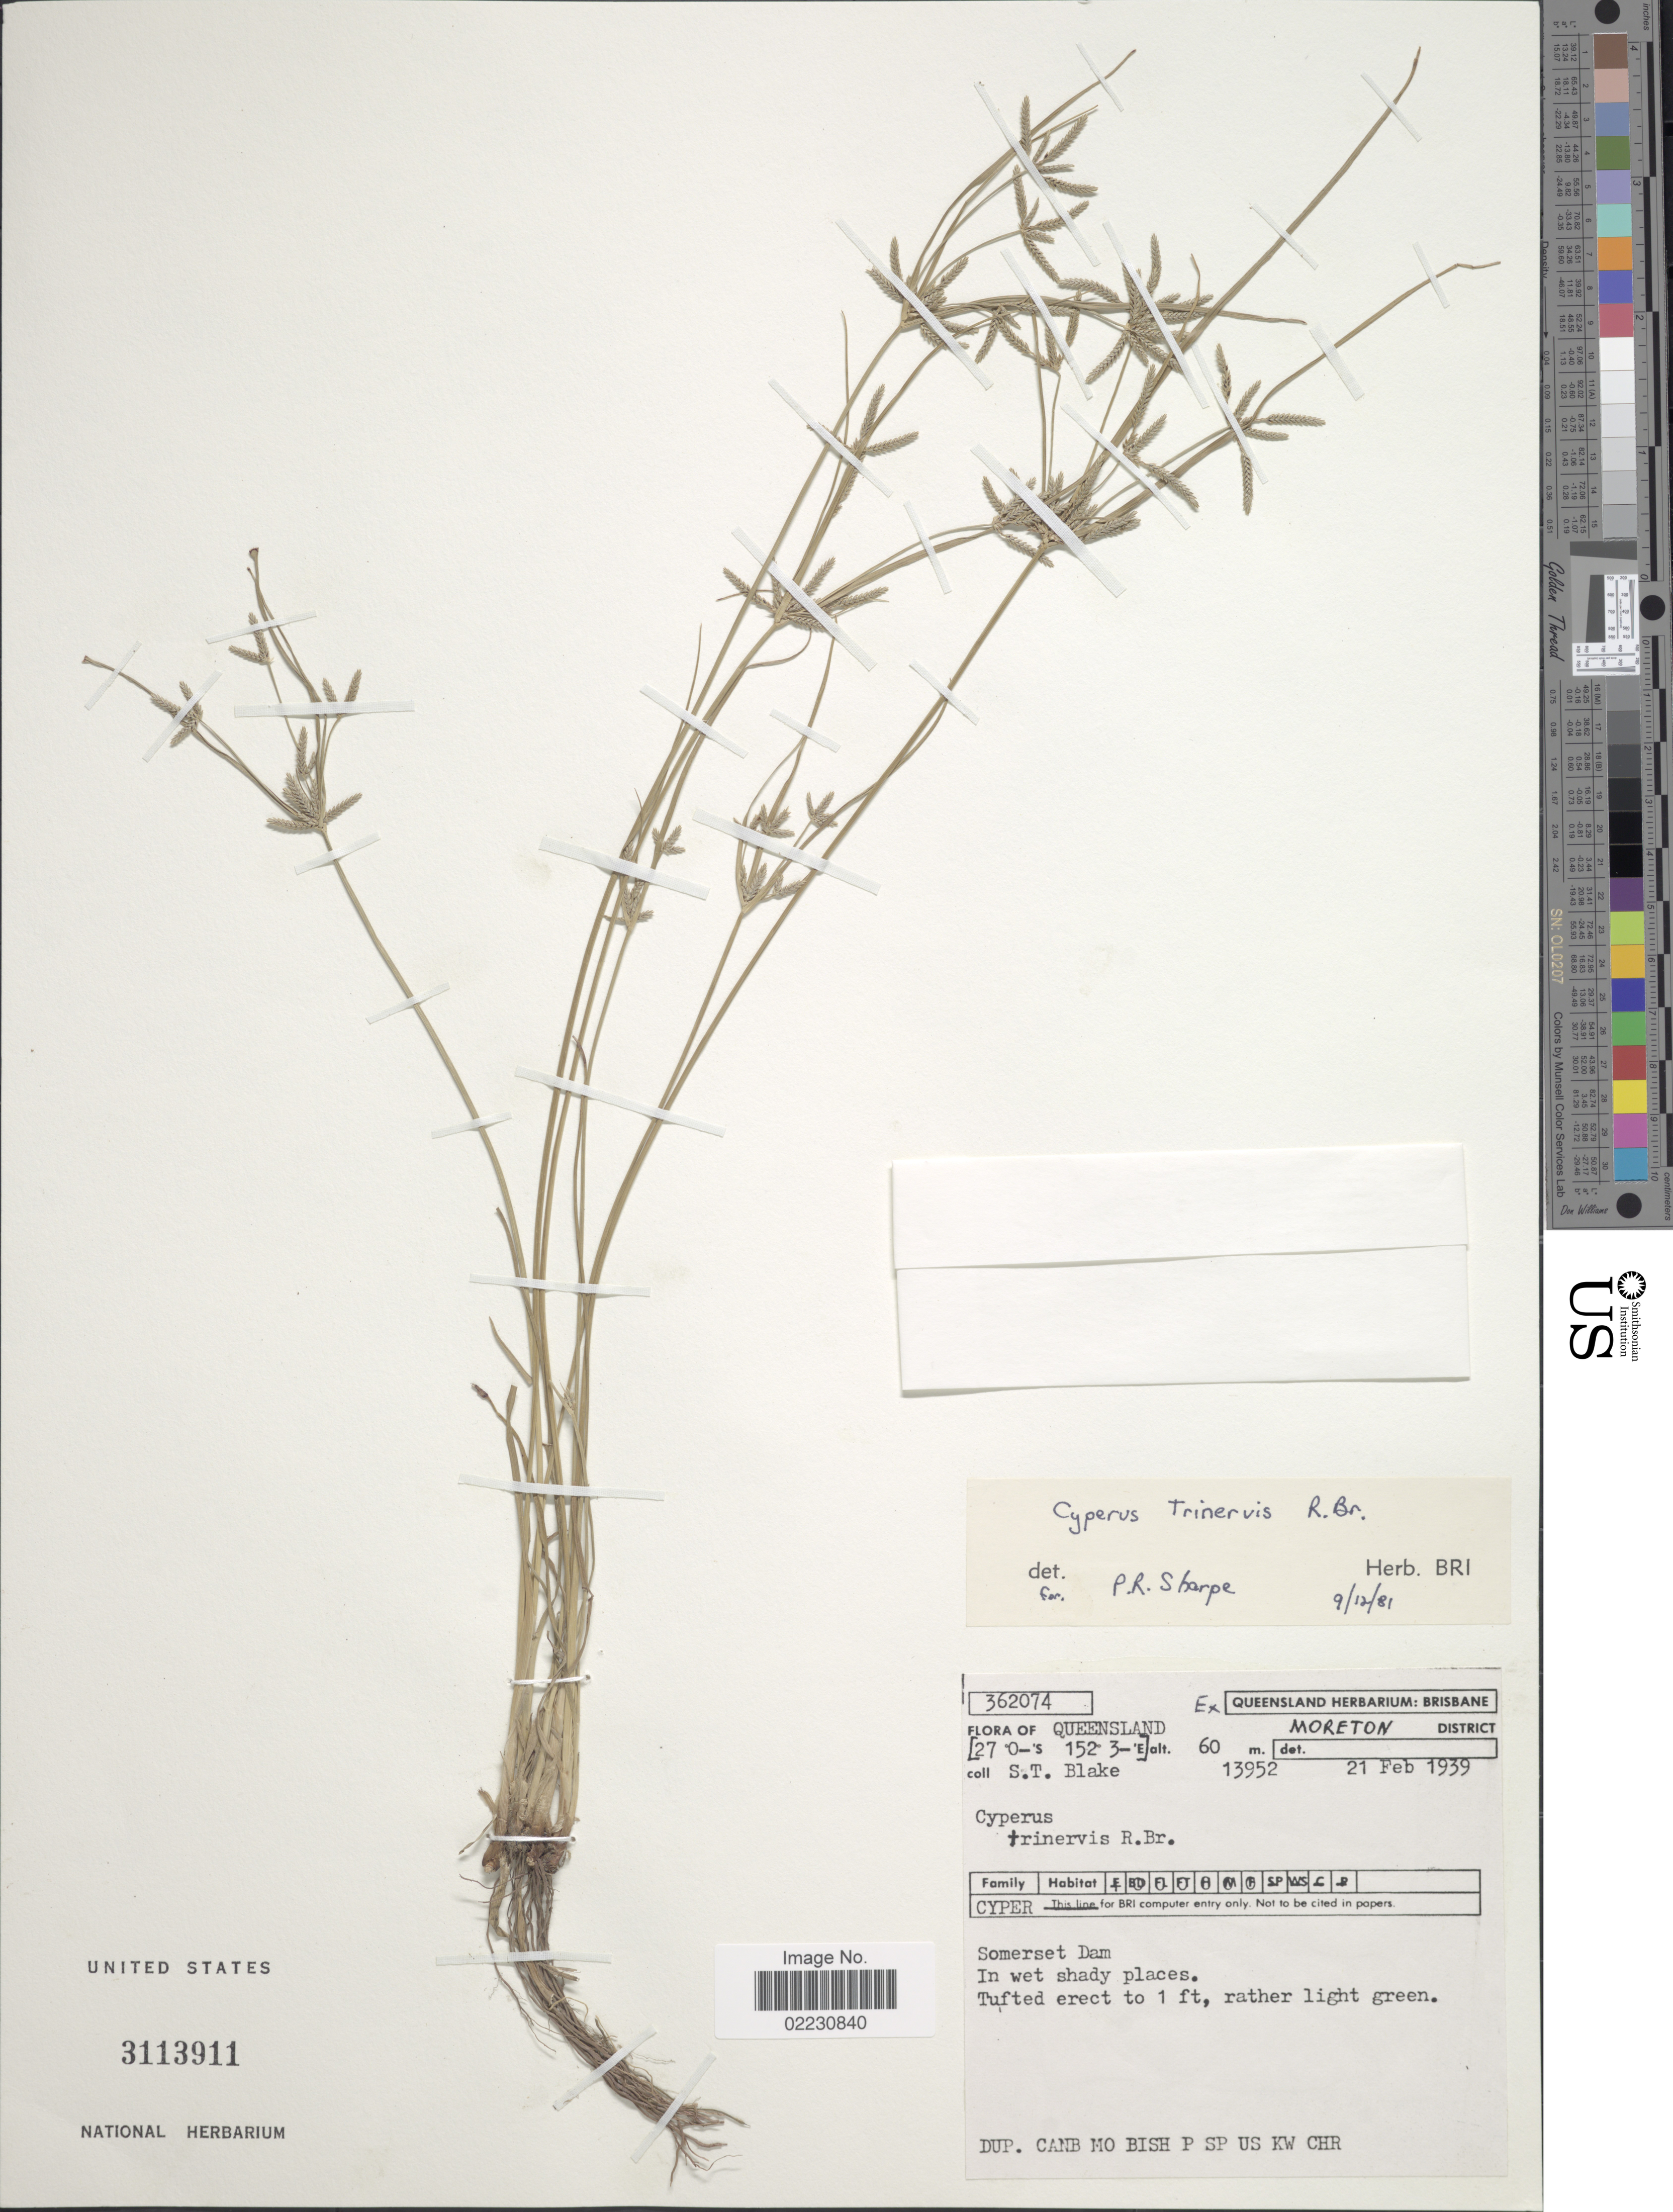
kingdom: Plantae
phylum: Tracheophyta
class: Liliopsida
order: Poales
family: Cyperaceae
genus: Cyperus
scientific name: Cyperus trinervis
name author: R. Br.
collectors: S. T. Blake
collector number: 13952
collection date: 1939-02-21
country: Australia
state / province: Queensland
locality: Moreton District, Somerset Dam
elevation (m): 60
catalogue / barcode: US 3113911